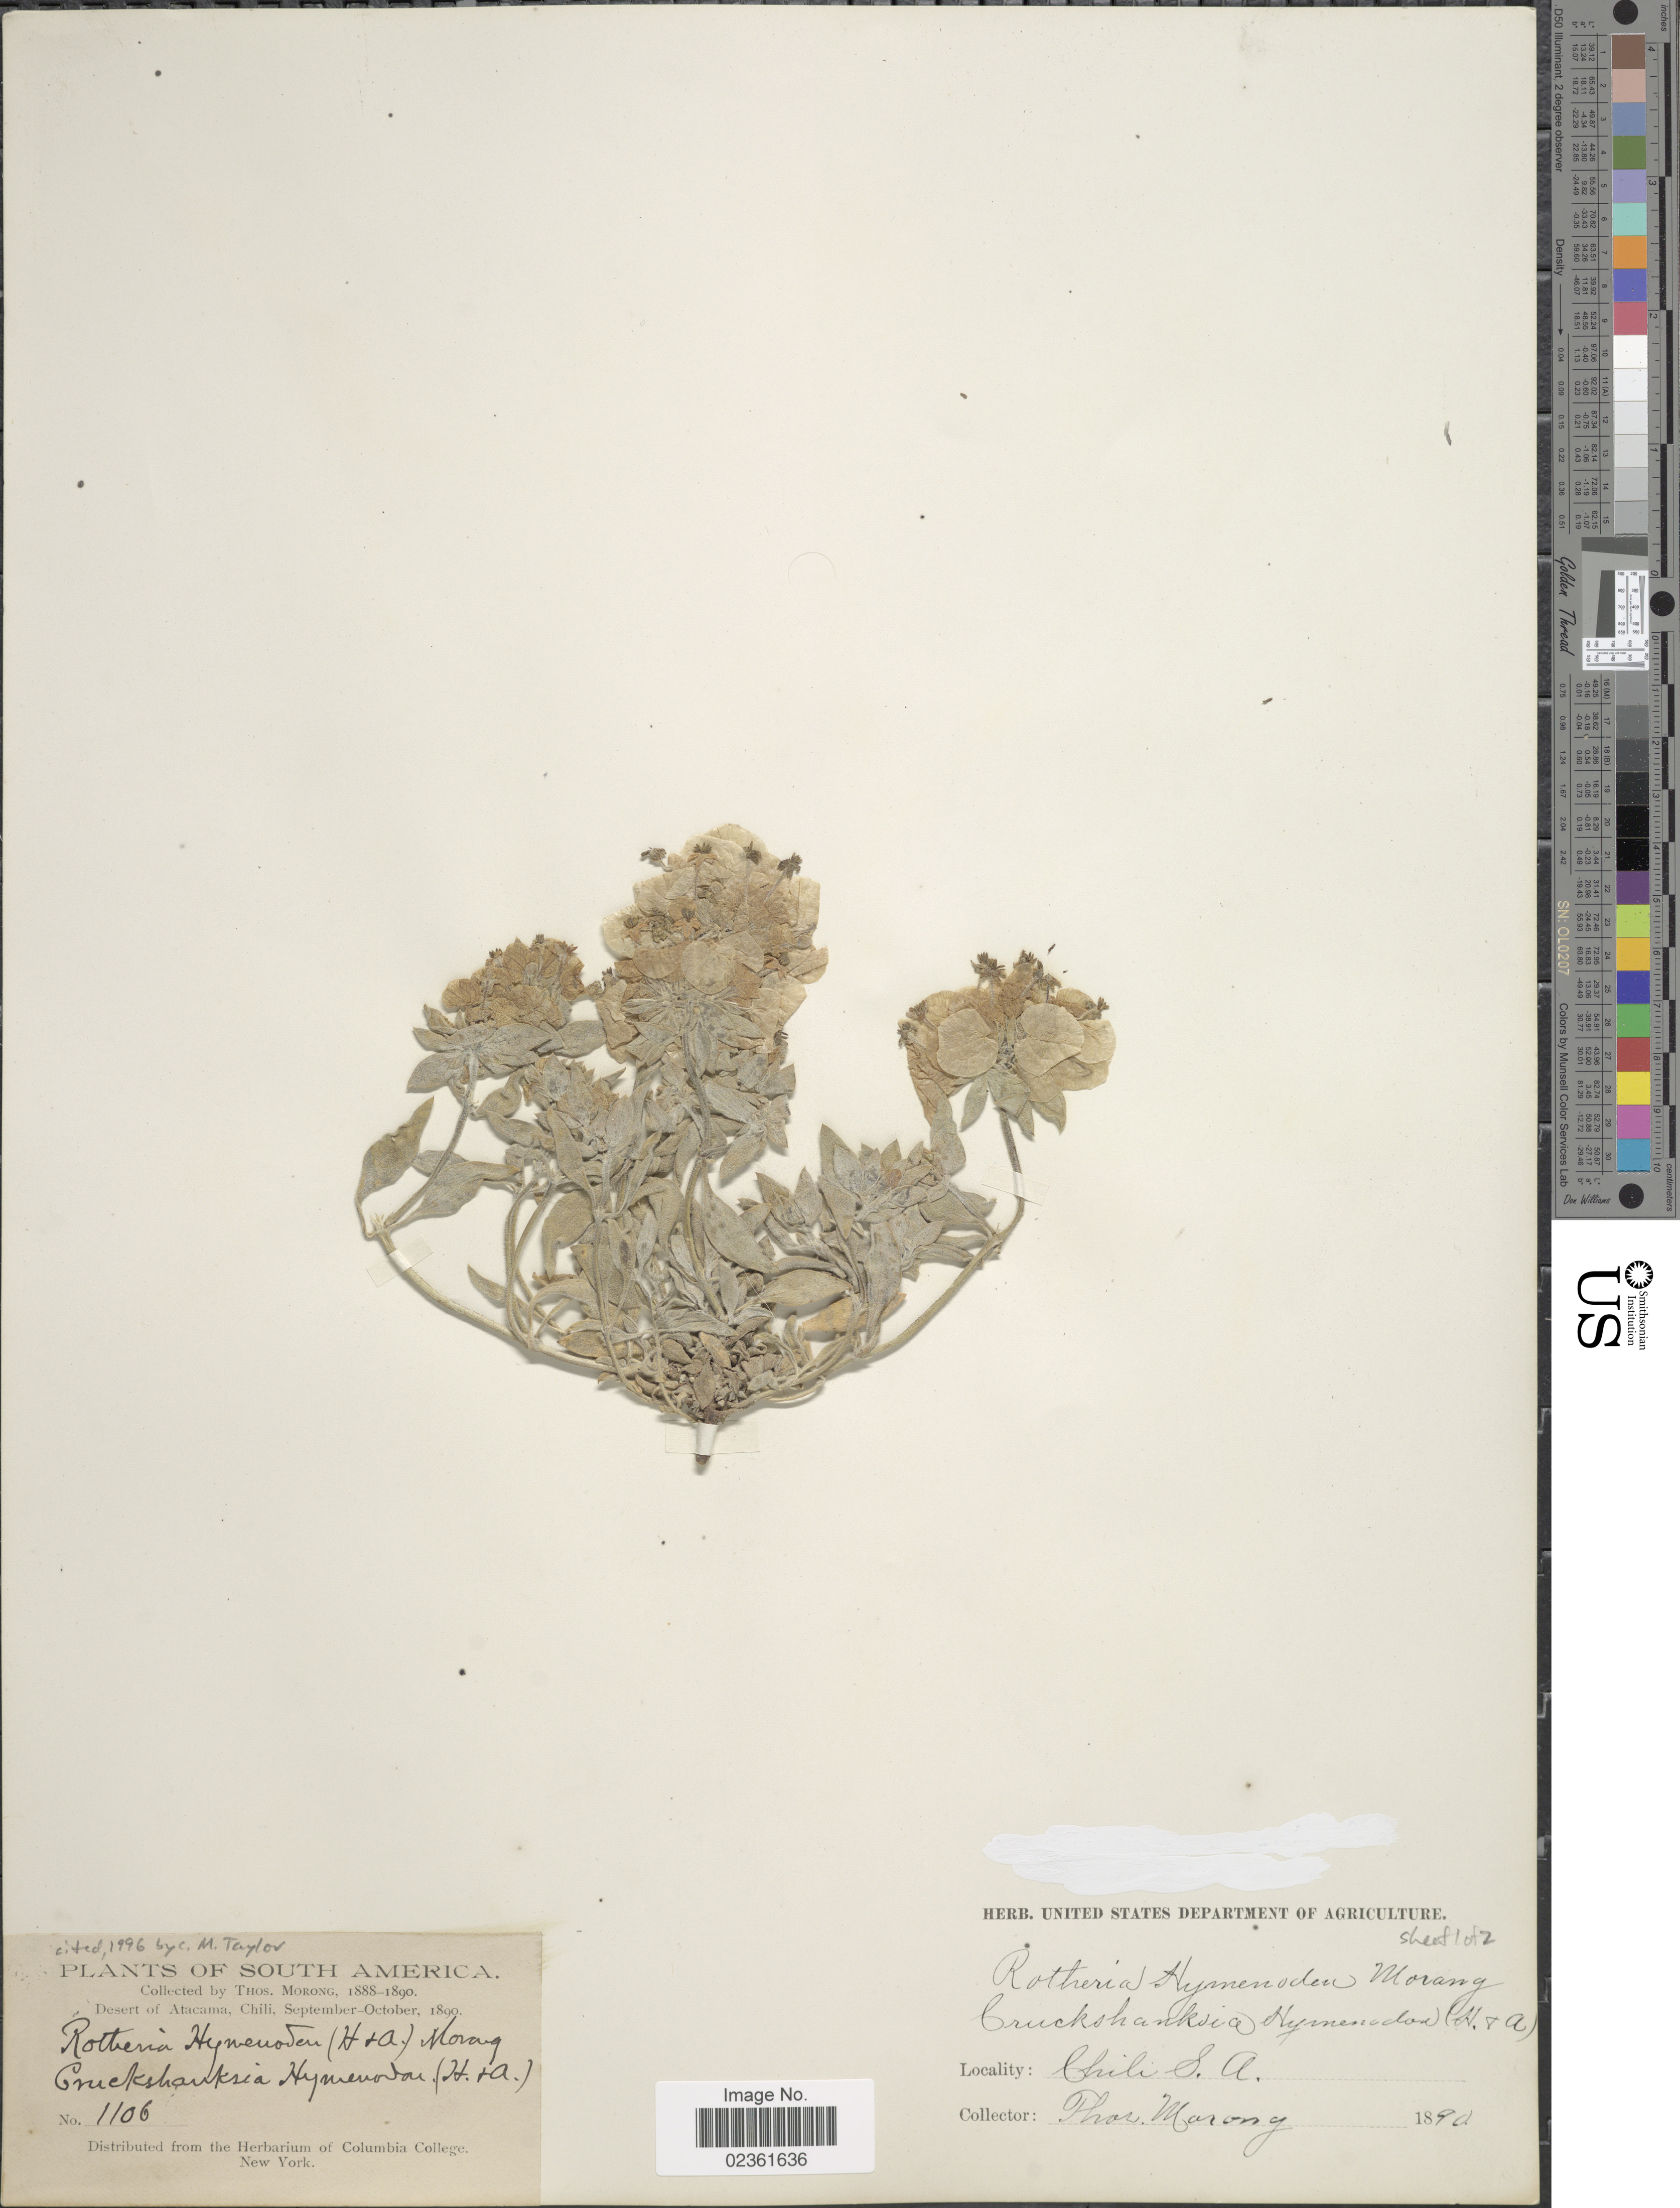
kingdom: Plantae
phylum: Tracheophyta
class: Magnoliopsida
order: Gentianales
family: Rubiaceae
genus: Cruckshanksia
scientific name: Cruckshanksia hymenodon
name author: Hook. & Arn.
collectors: ex herb. T. Morong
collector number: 1106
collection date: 1890-09/1890-10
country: Chile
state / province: Atacama (III)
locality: Desert of Atacama.